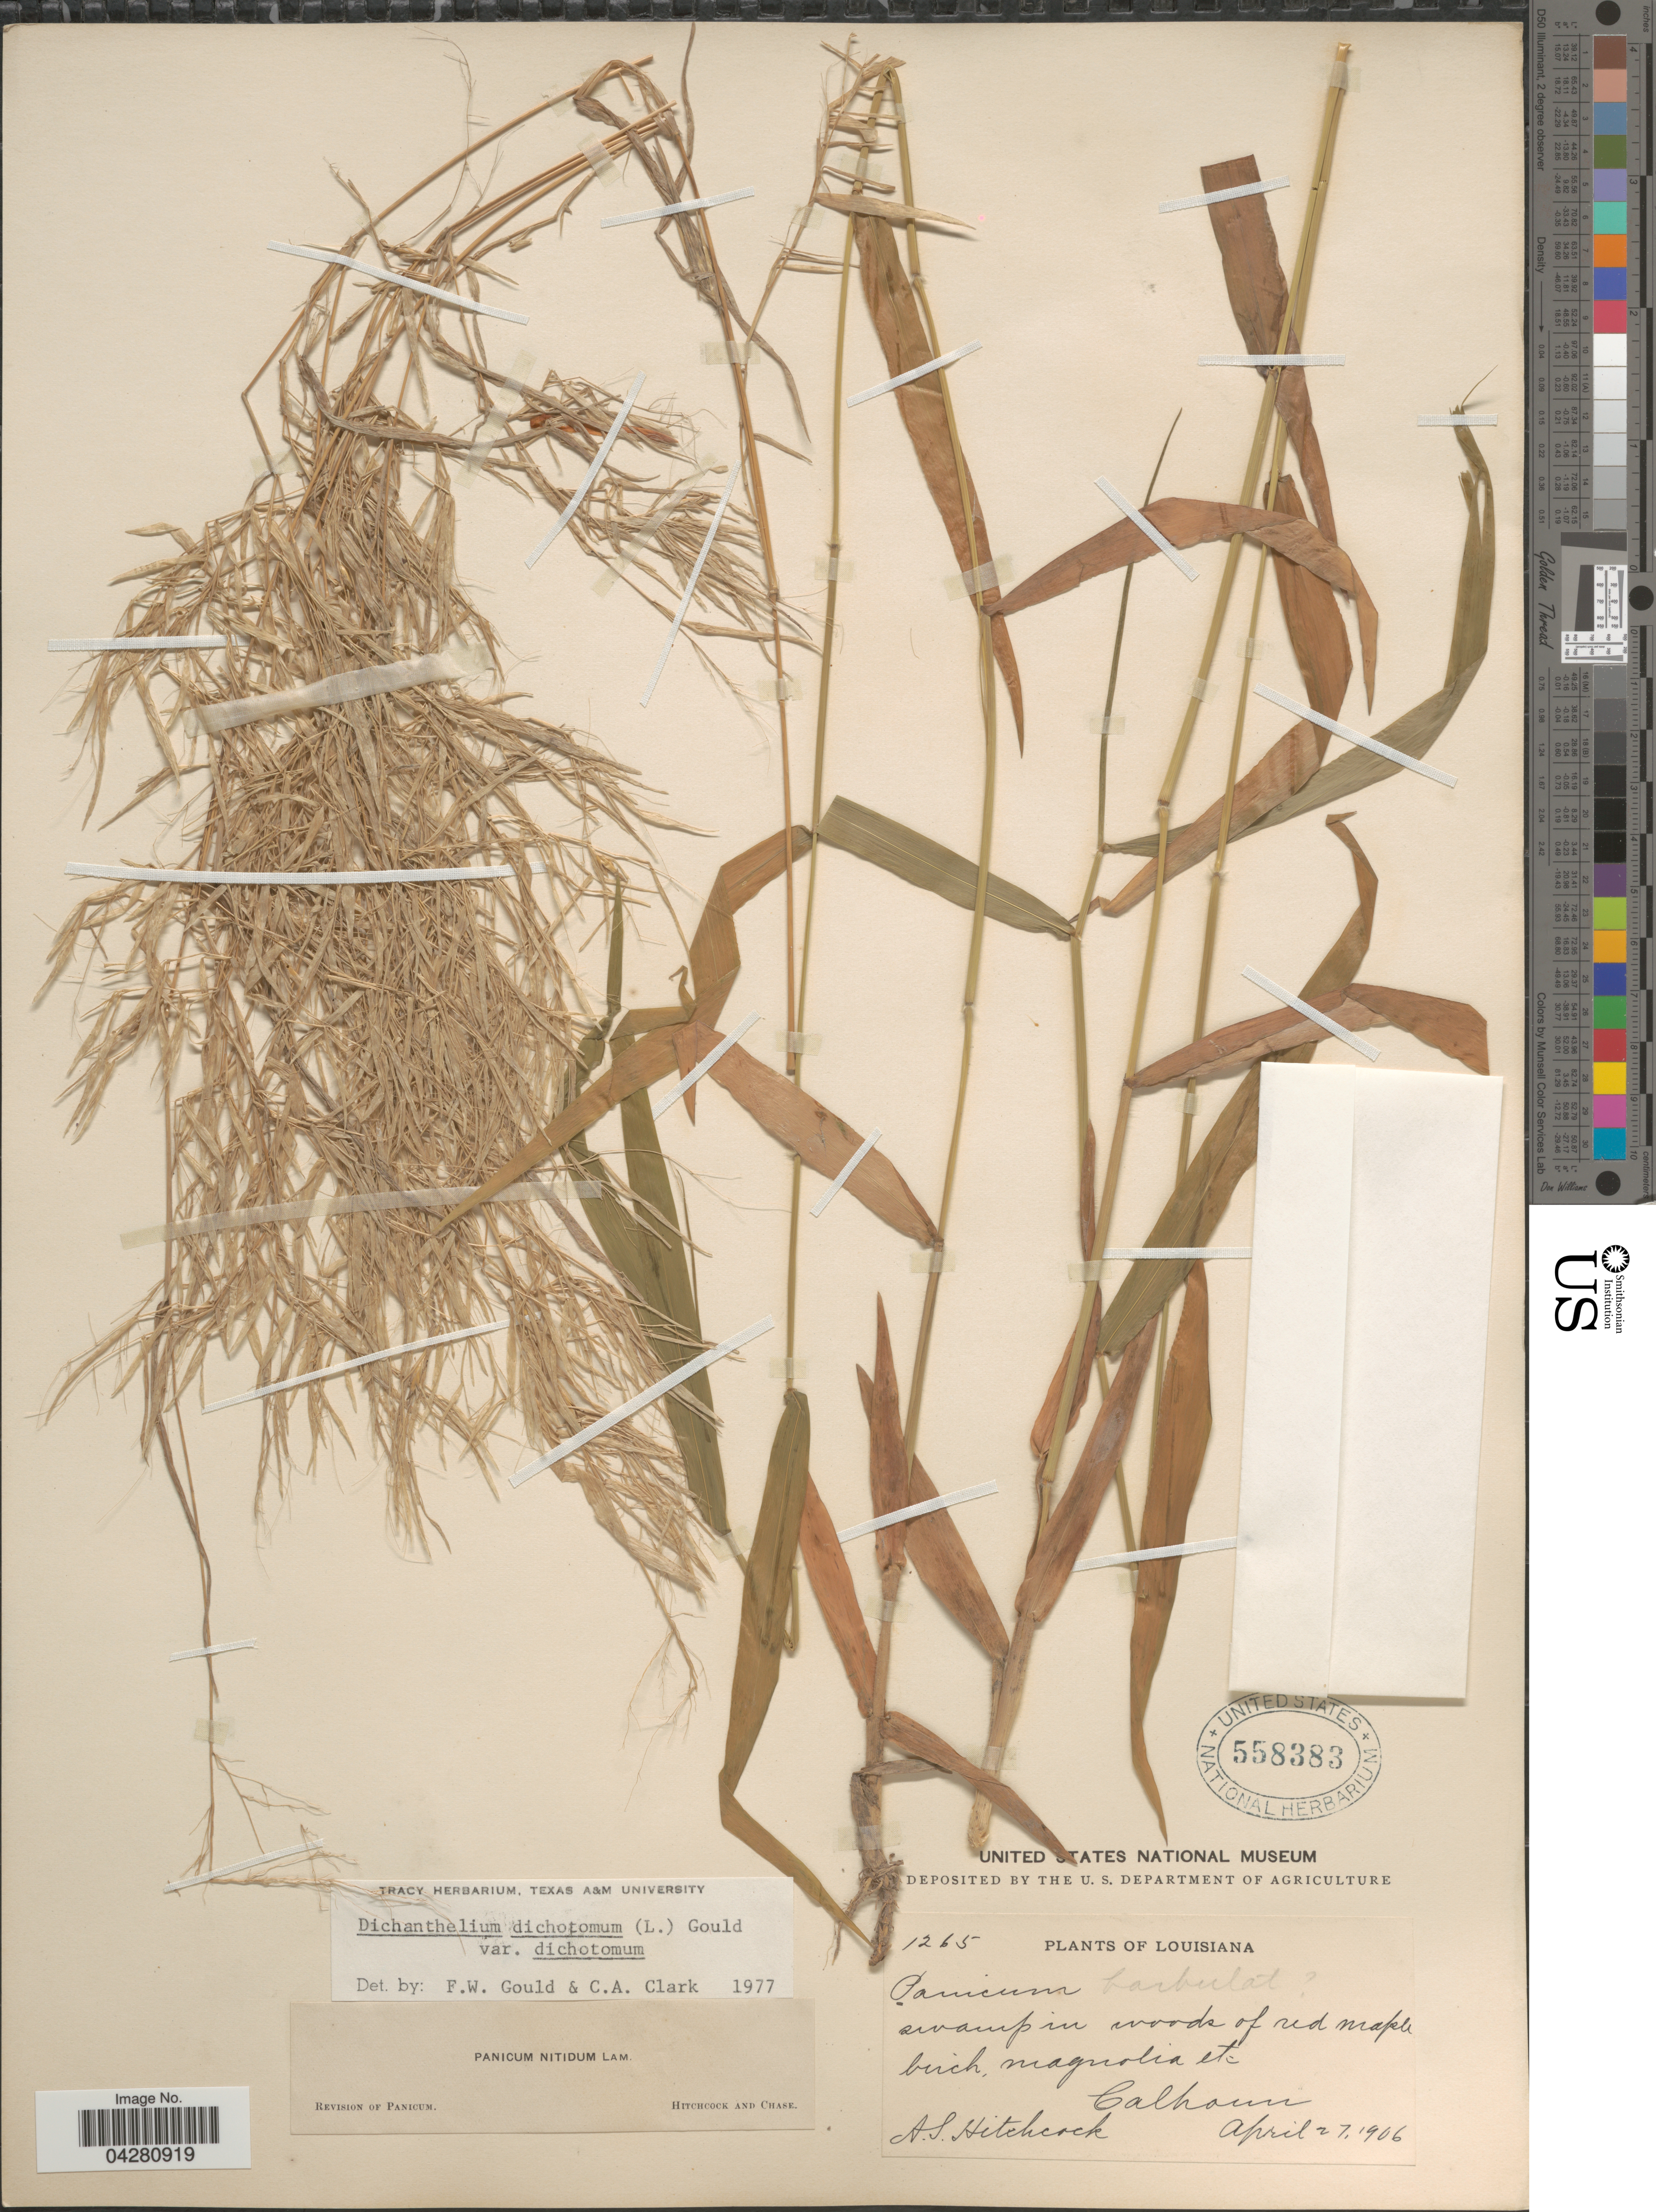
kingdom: Plantae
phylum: Tracheophyta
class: Liliopsida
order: Poales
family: Poaceae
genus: Dichanthelium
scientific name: Dichanthelium dichotomum var. dichotomum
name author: (L.) Gould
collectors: A. S. Hitchcock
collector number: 1265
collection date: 1906-04-27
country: United States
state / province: Louisiana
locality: Swamp in woods of red maple, birch, magnolia etc. Calhoun.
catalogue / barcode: US 558383